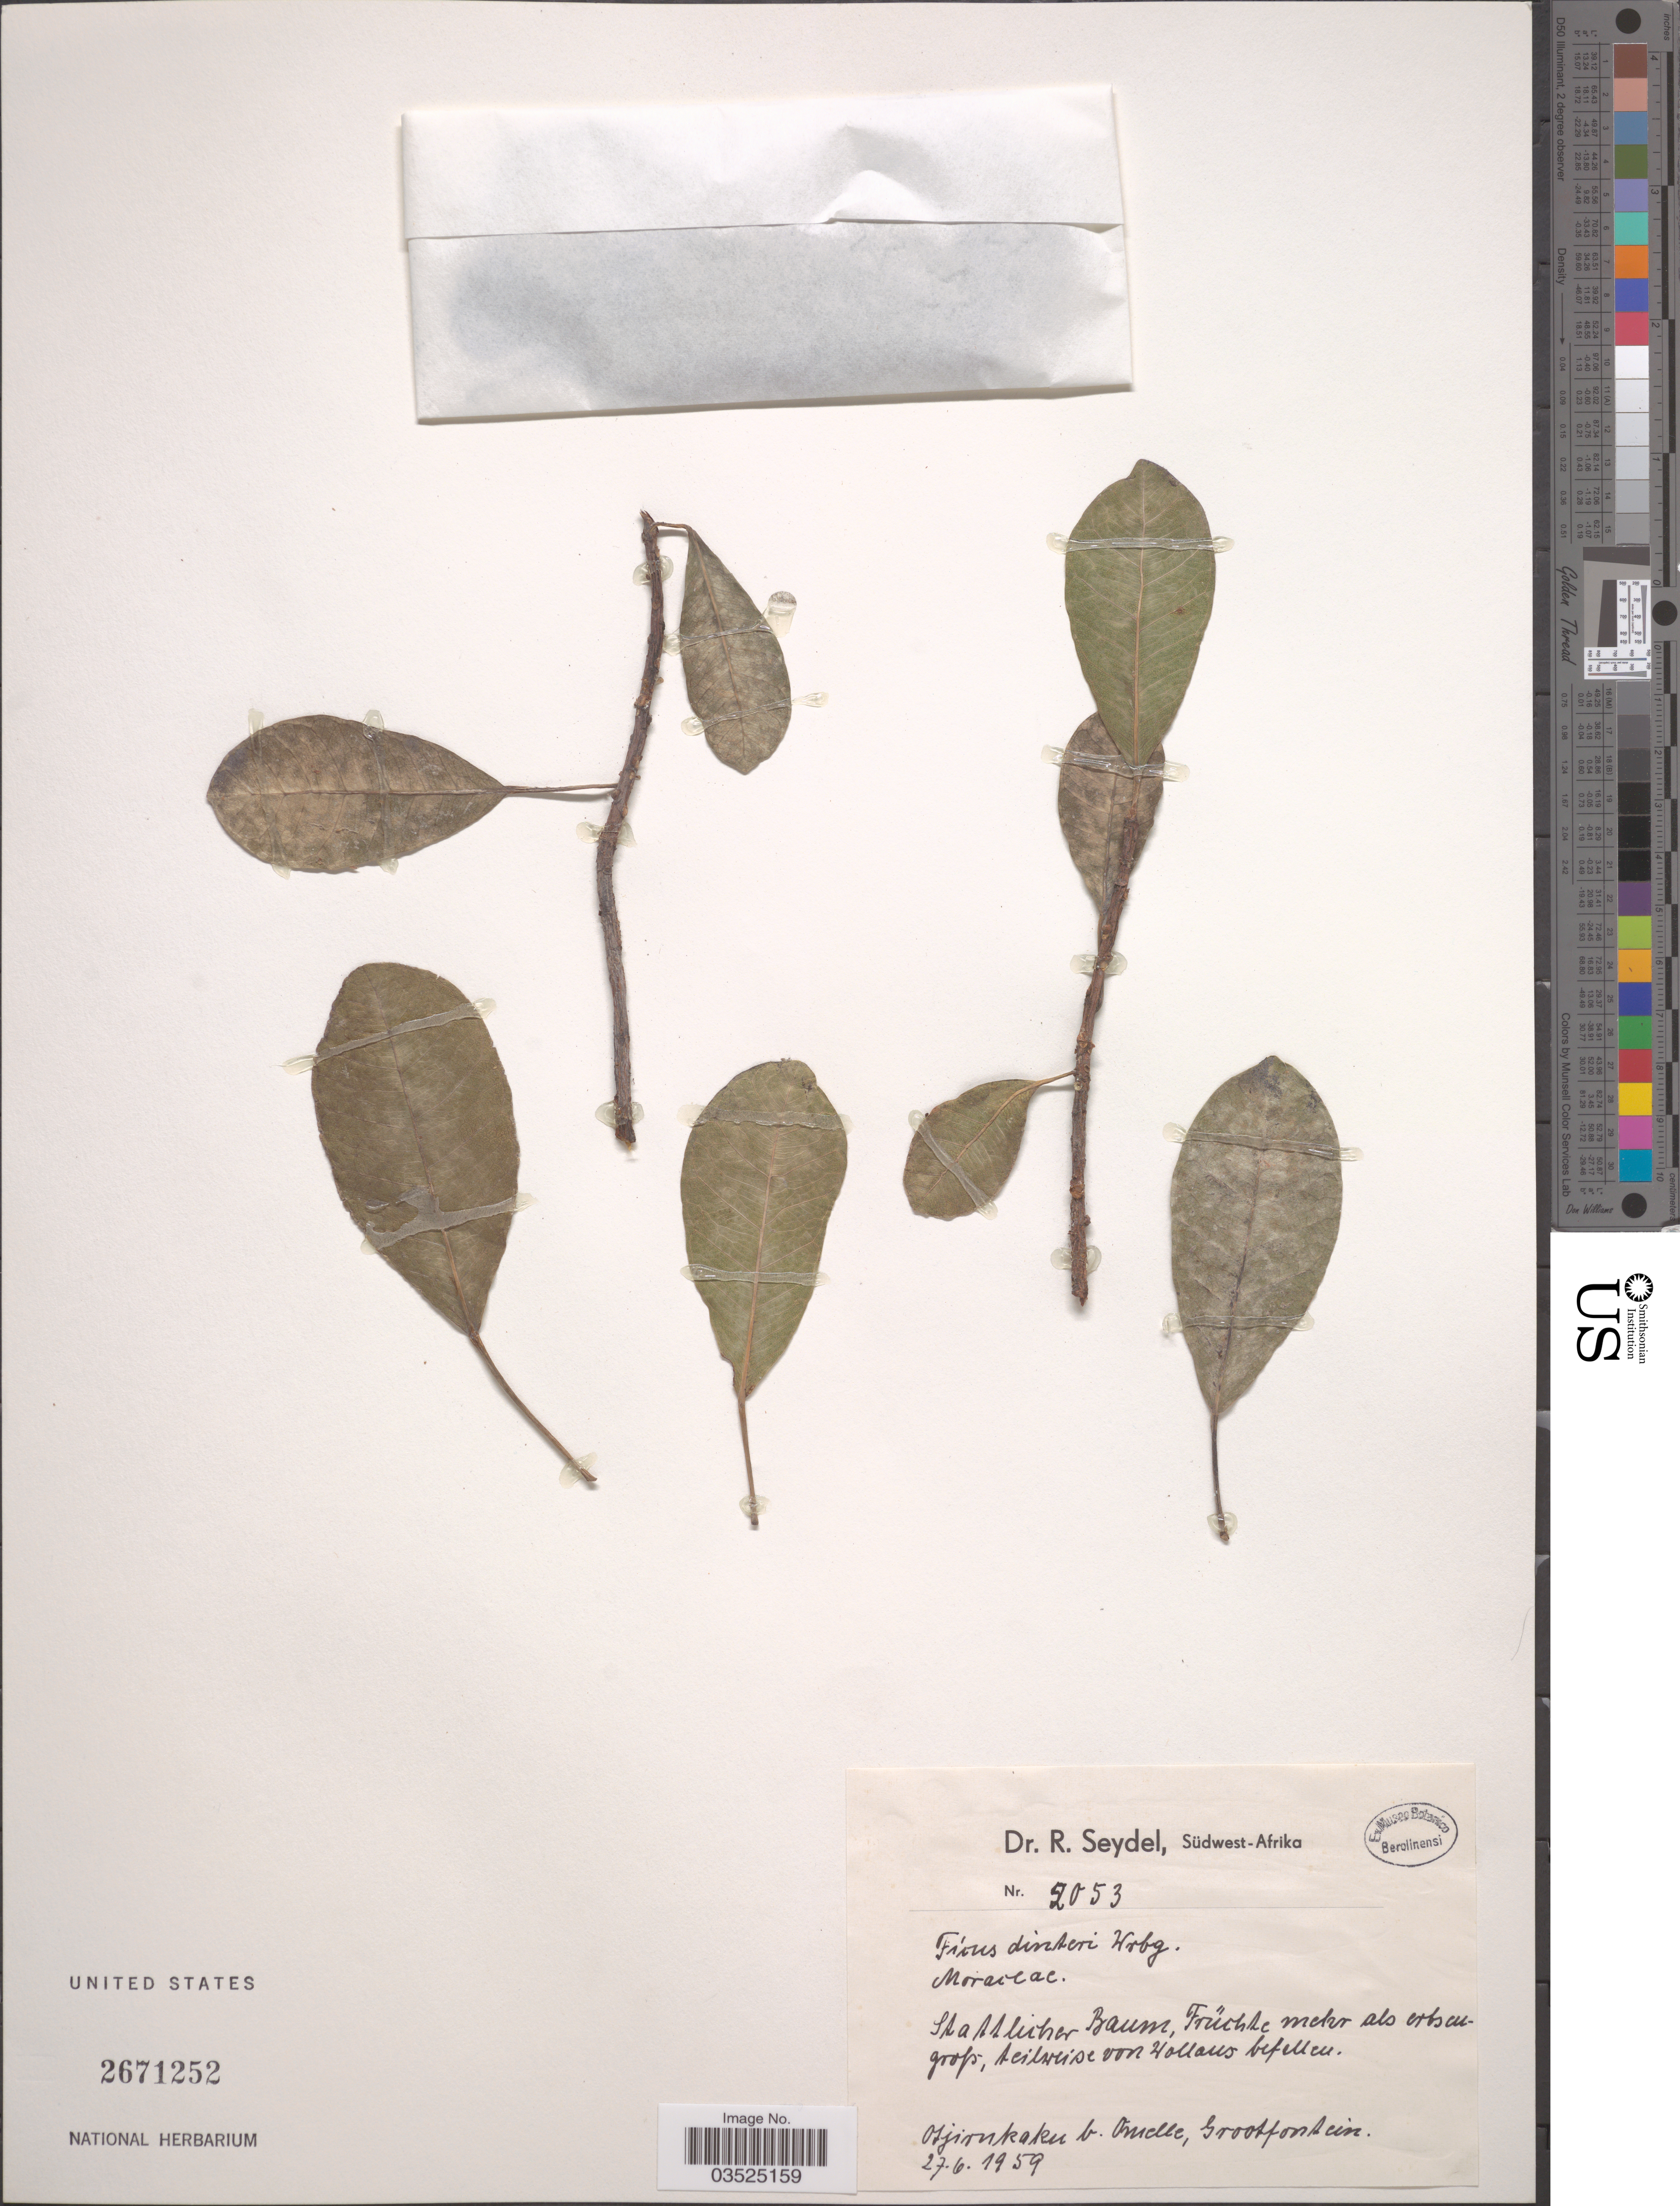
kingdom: Plantae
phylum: Tracheophyta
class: Magnoliopsida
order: Rosales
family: Moraceae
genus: Ficus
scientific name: Ficus dinteri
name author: Warb.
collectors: R. Seydel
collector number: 2053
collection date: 1959-06-27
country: Namibia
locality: Südwest-Afrika. Otjirukaku b. Omelle*, Grootfontein.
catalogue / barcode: US 2671252